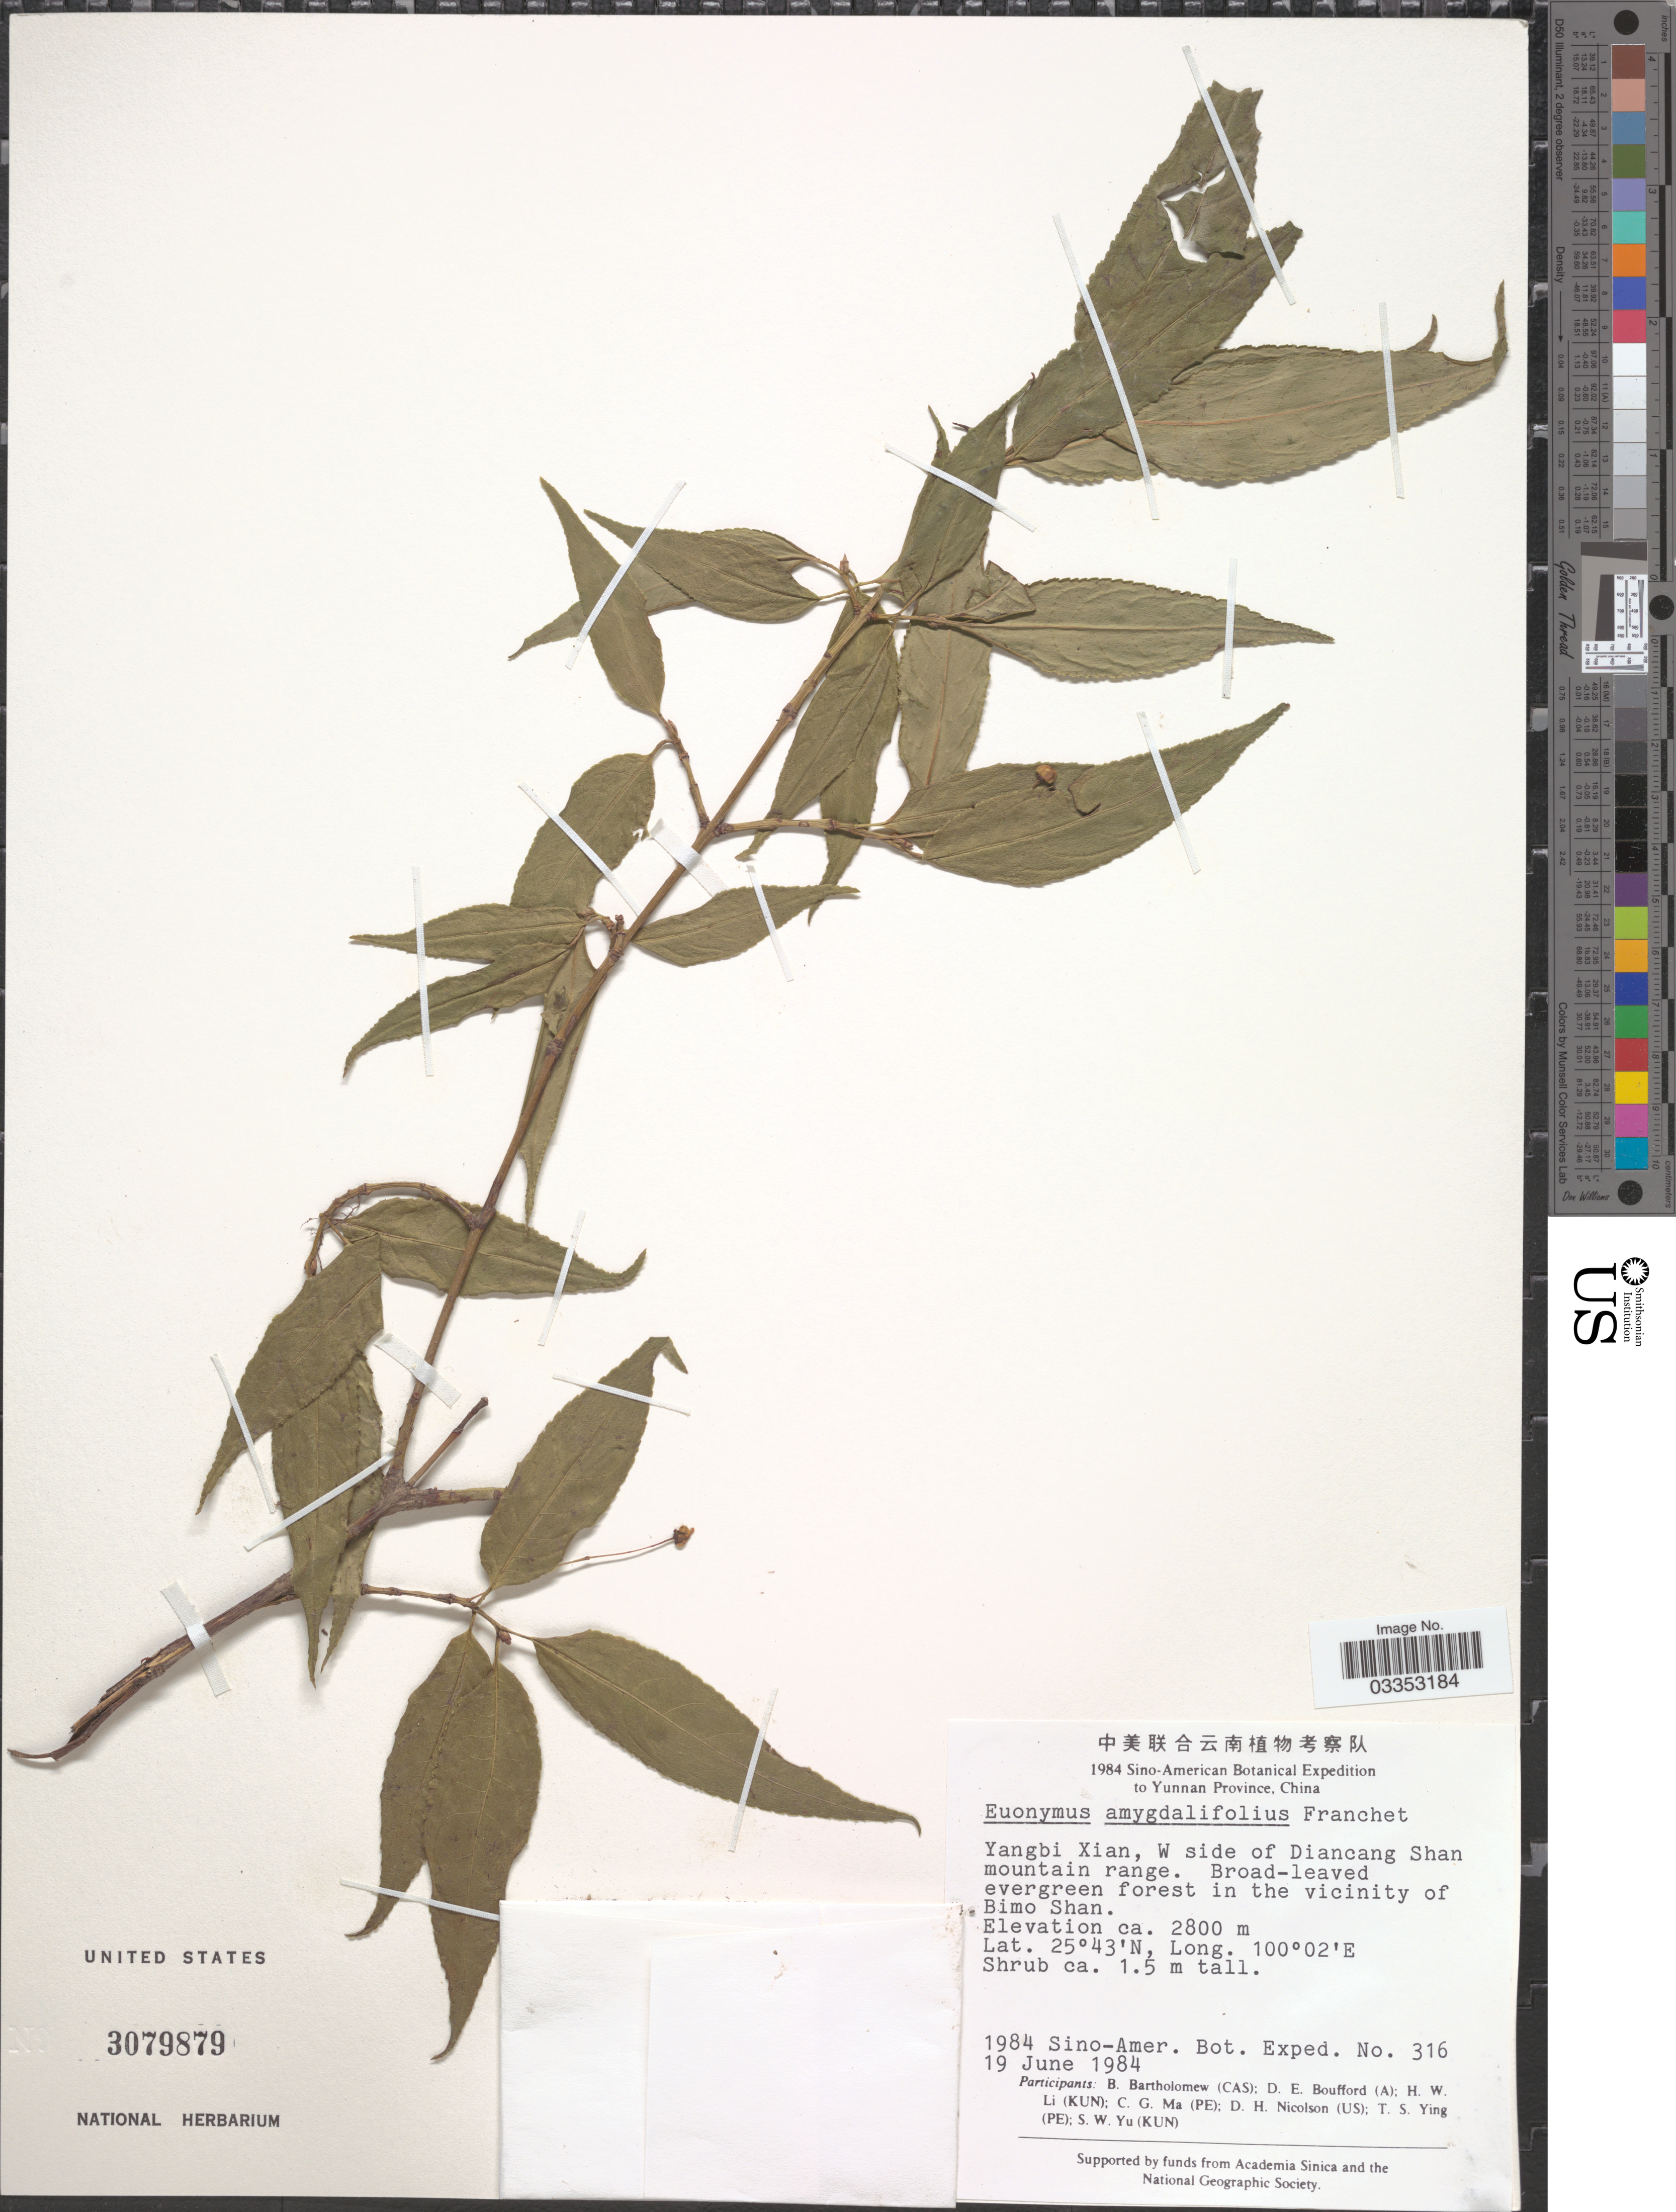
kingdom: Plantae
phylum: Tracheophyta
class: Magnoliopsida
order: Celastrales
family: Celastraceae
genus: Euonymus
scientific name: Euonymus amygdalifolius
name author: Franch.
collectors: Sino-Amer. Bot. Exped. 1984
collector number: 316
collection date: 1984-06-19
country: China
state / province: Yunnan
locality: Yangbi Xian, W side of Diancang Shan mountain range. Broad-leaved evergreen forest in the vicinity of Bimo Shan.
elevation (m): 2800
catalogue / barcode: US 3079879